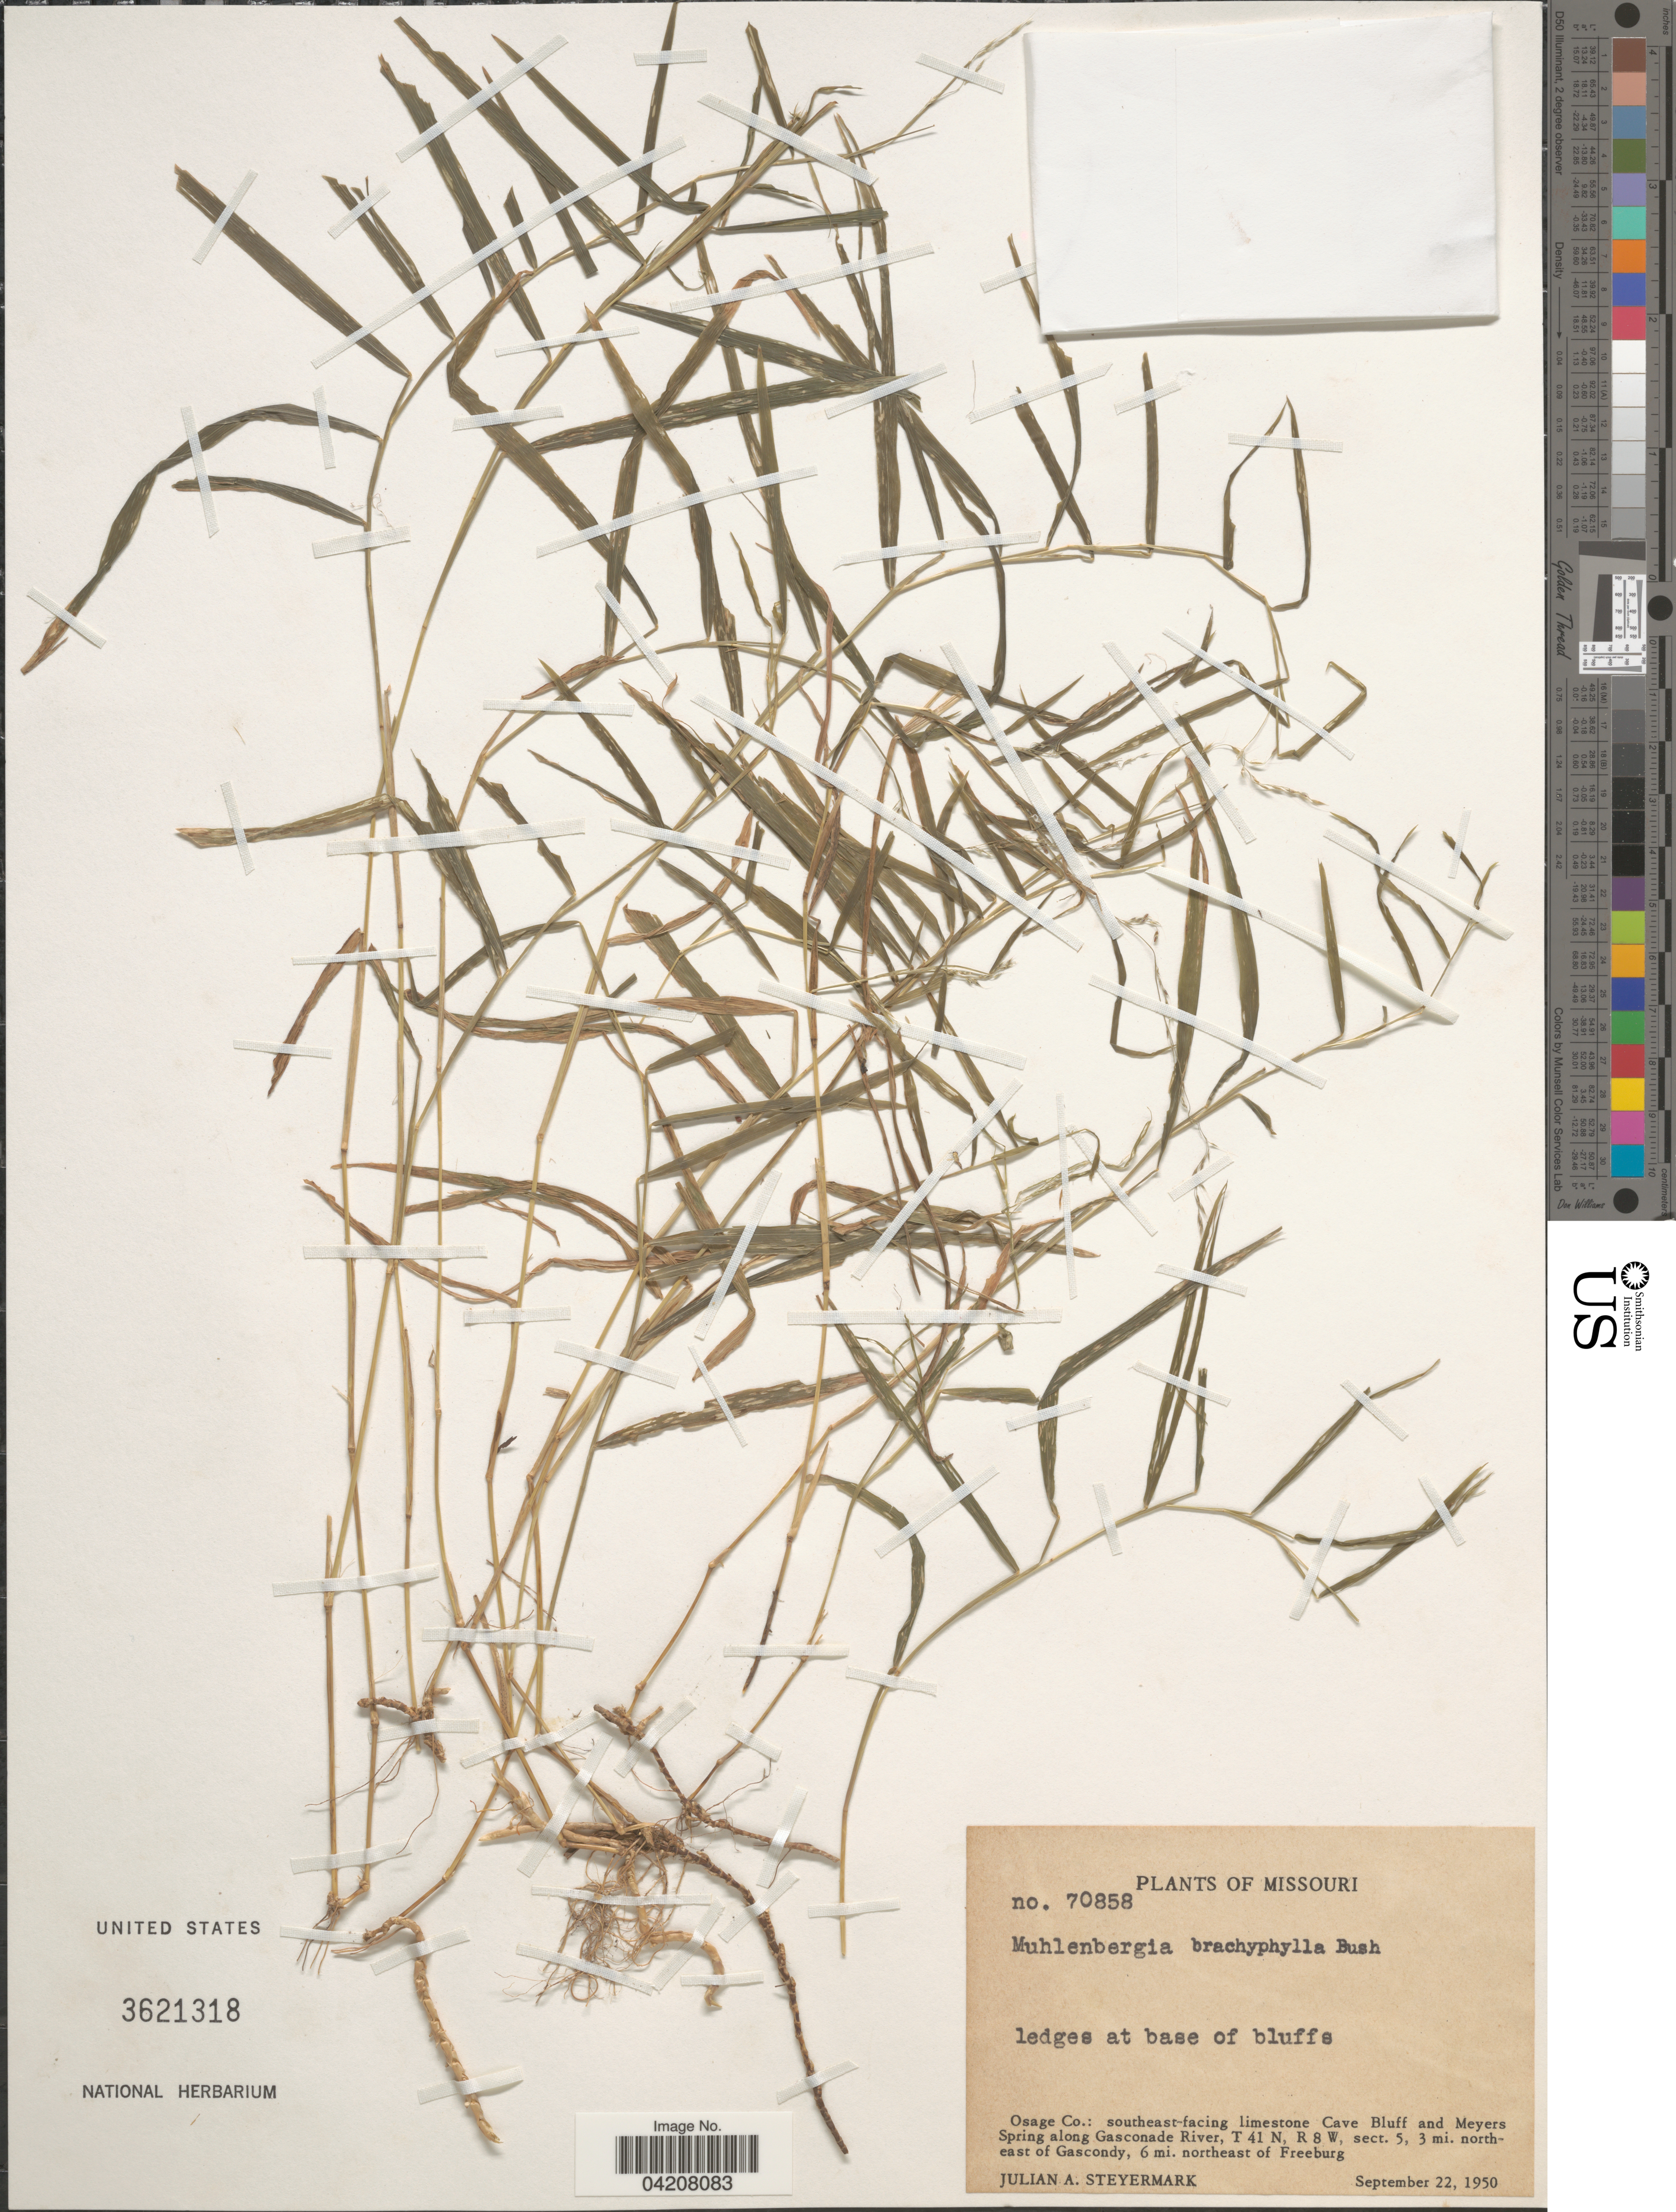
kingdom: Plantae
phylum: Tracheophyta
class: Liliopsida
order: Poales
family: Poaceae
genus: Muhlenbergia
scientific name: Muhlenbergia bushii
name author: R.W. Pohl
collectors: J. Steyermark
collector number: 70858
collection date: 1950-09-22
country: United States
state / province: Missouri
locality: Ledges at base of bluffs. Osage Co.: southeast-facing limestone Cave Bluff and Meyers Spring along Gasconade River, T 41 N, R 8 W, sect. 5, 3 mi. northeast of Gascondy, 6 mi. northeast of Freeburg.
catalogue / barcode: US 3621318